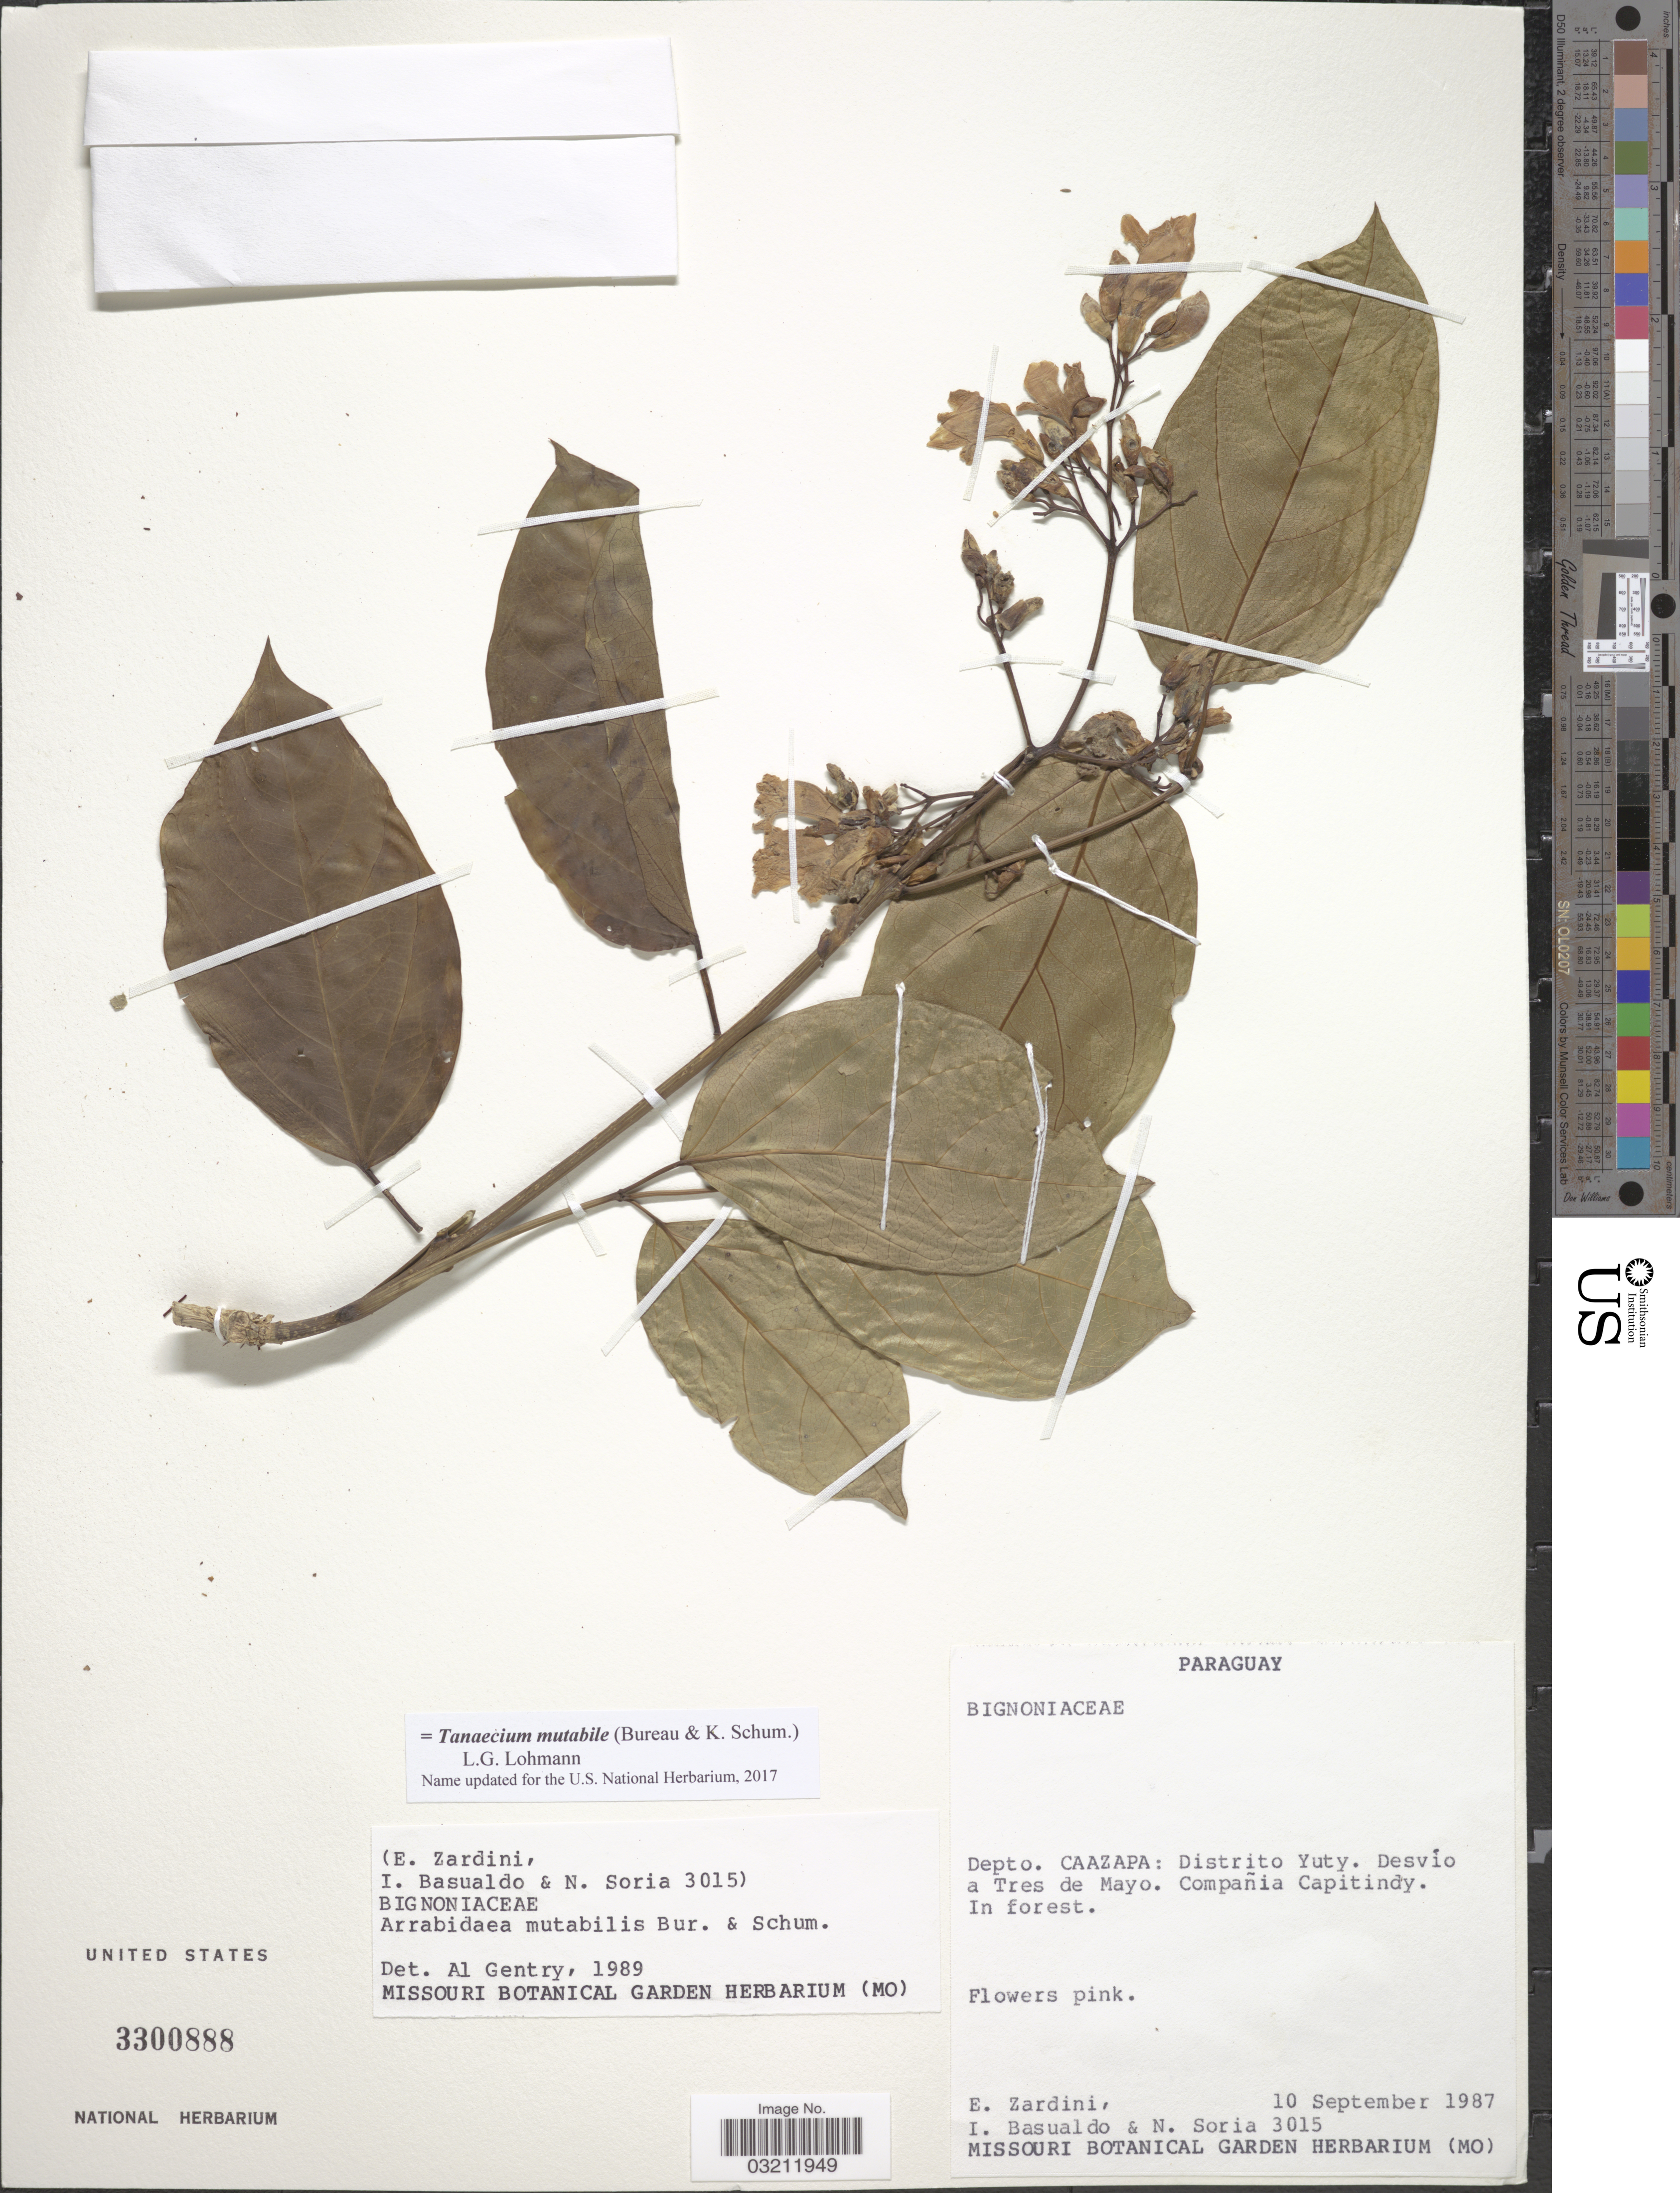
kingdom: Plantae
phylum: Tracheophyta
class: Magnoliopsida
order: Lamiales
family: Bignoniaceae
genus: Tanaecium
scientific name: Tanaecium mutabile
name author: (Bureau & K. Schum.) L.G. Lohmann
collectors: E. Zardini, I. Basualdo & N. Soria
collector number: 3015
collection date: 1987-09-10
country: Paraguay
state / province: Caazapa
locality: Depto. Caazapa: Distrito Yuty. Desvío a Tres de Mayo. Compañia Capitindy.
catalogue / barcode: US 3300888